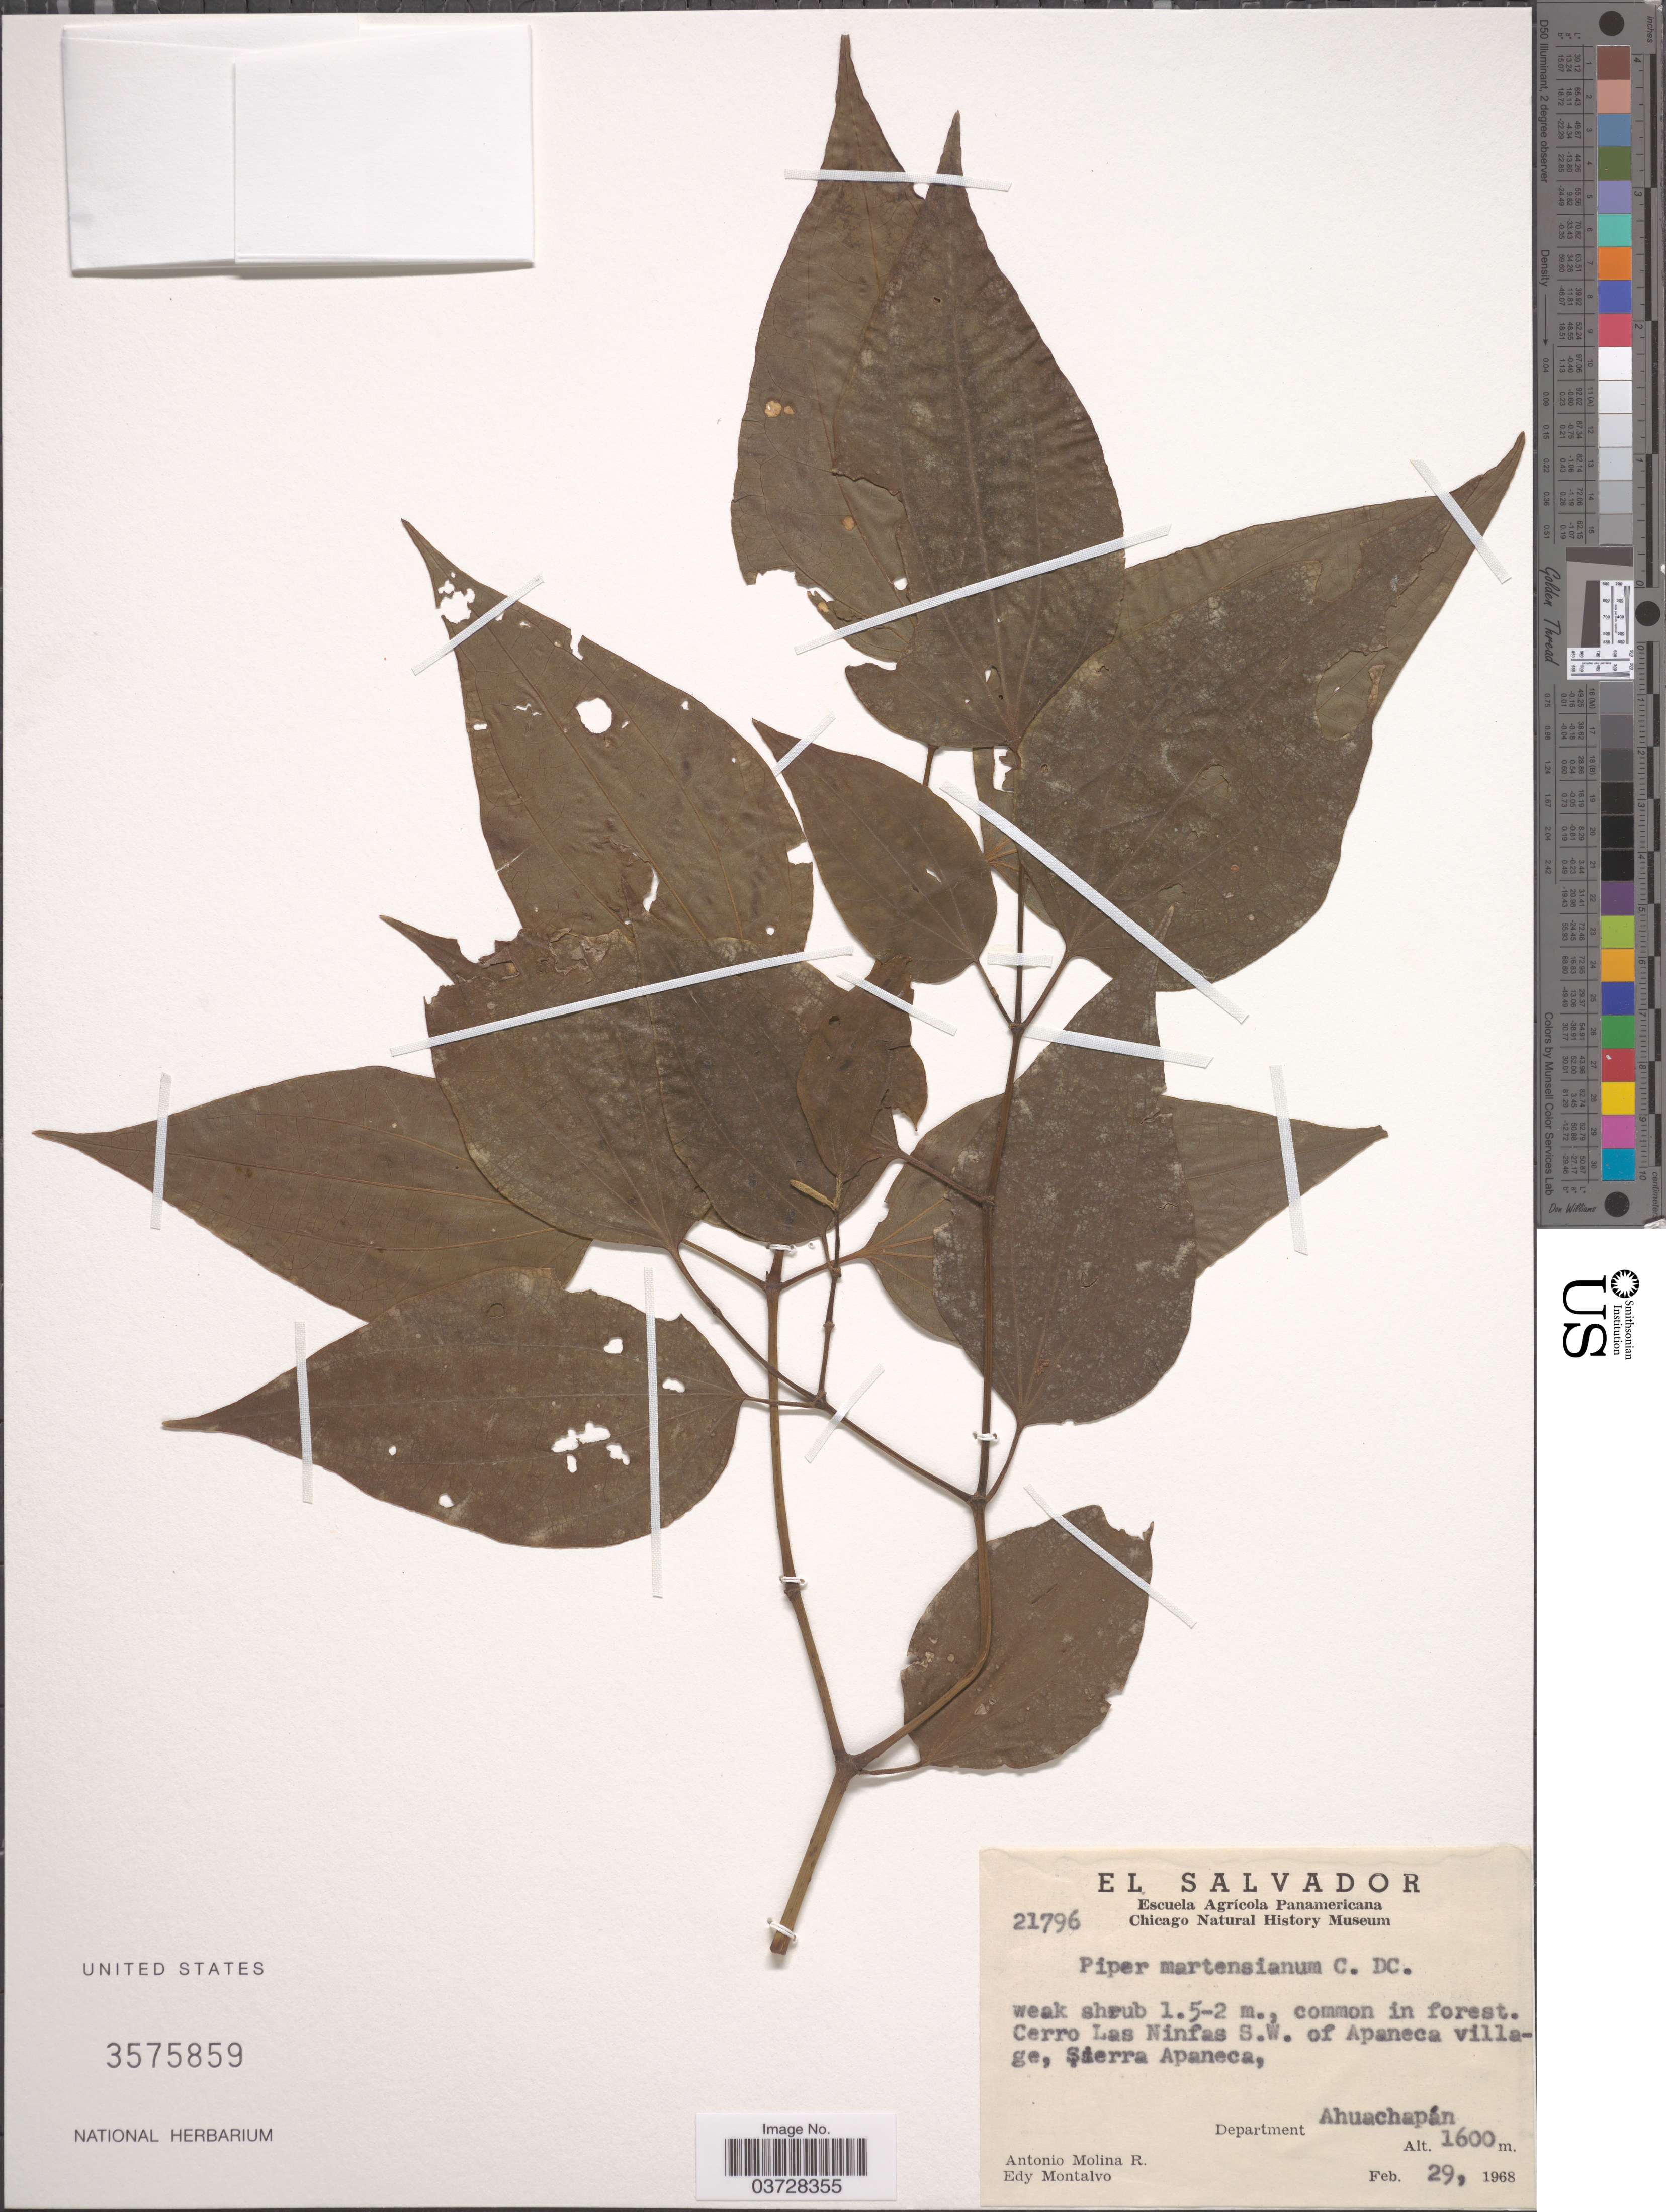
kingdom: Plantae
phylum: Tracheophyta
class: Magnoliopsida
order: Piperales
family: Piperaceae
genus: Piper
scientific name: Piper martensianum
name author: C. DC.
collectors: A. Molina R. & E. A. Montalvo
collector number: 21796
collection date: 1968-02-29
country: El Salvador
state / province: Ahuachapan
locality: Cerro Las Ninfas S. W. of Apaneca village, Sierra Apaneca, Department Ahuachapán.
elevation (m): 1600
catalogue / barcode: US 3575859